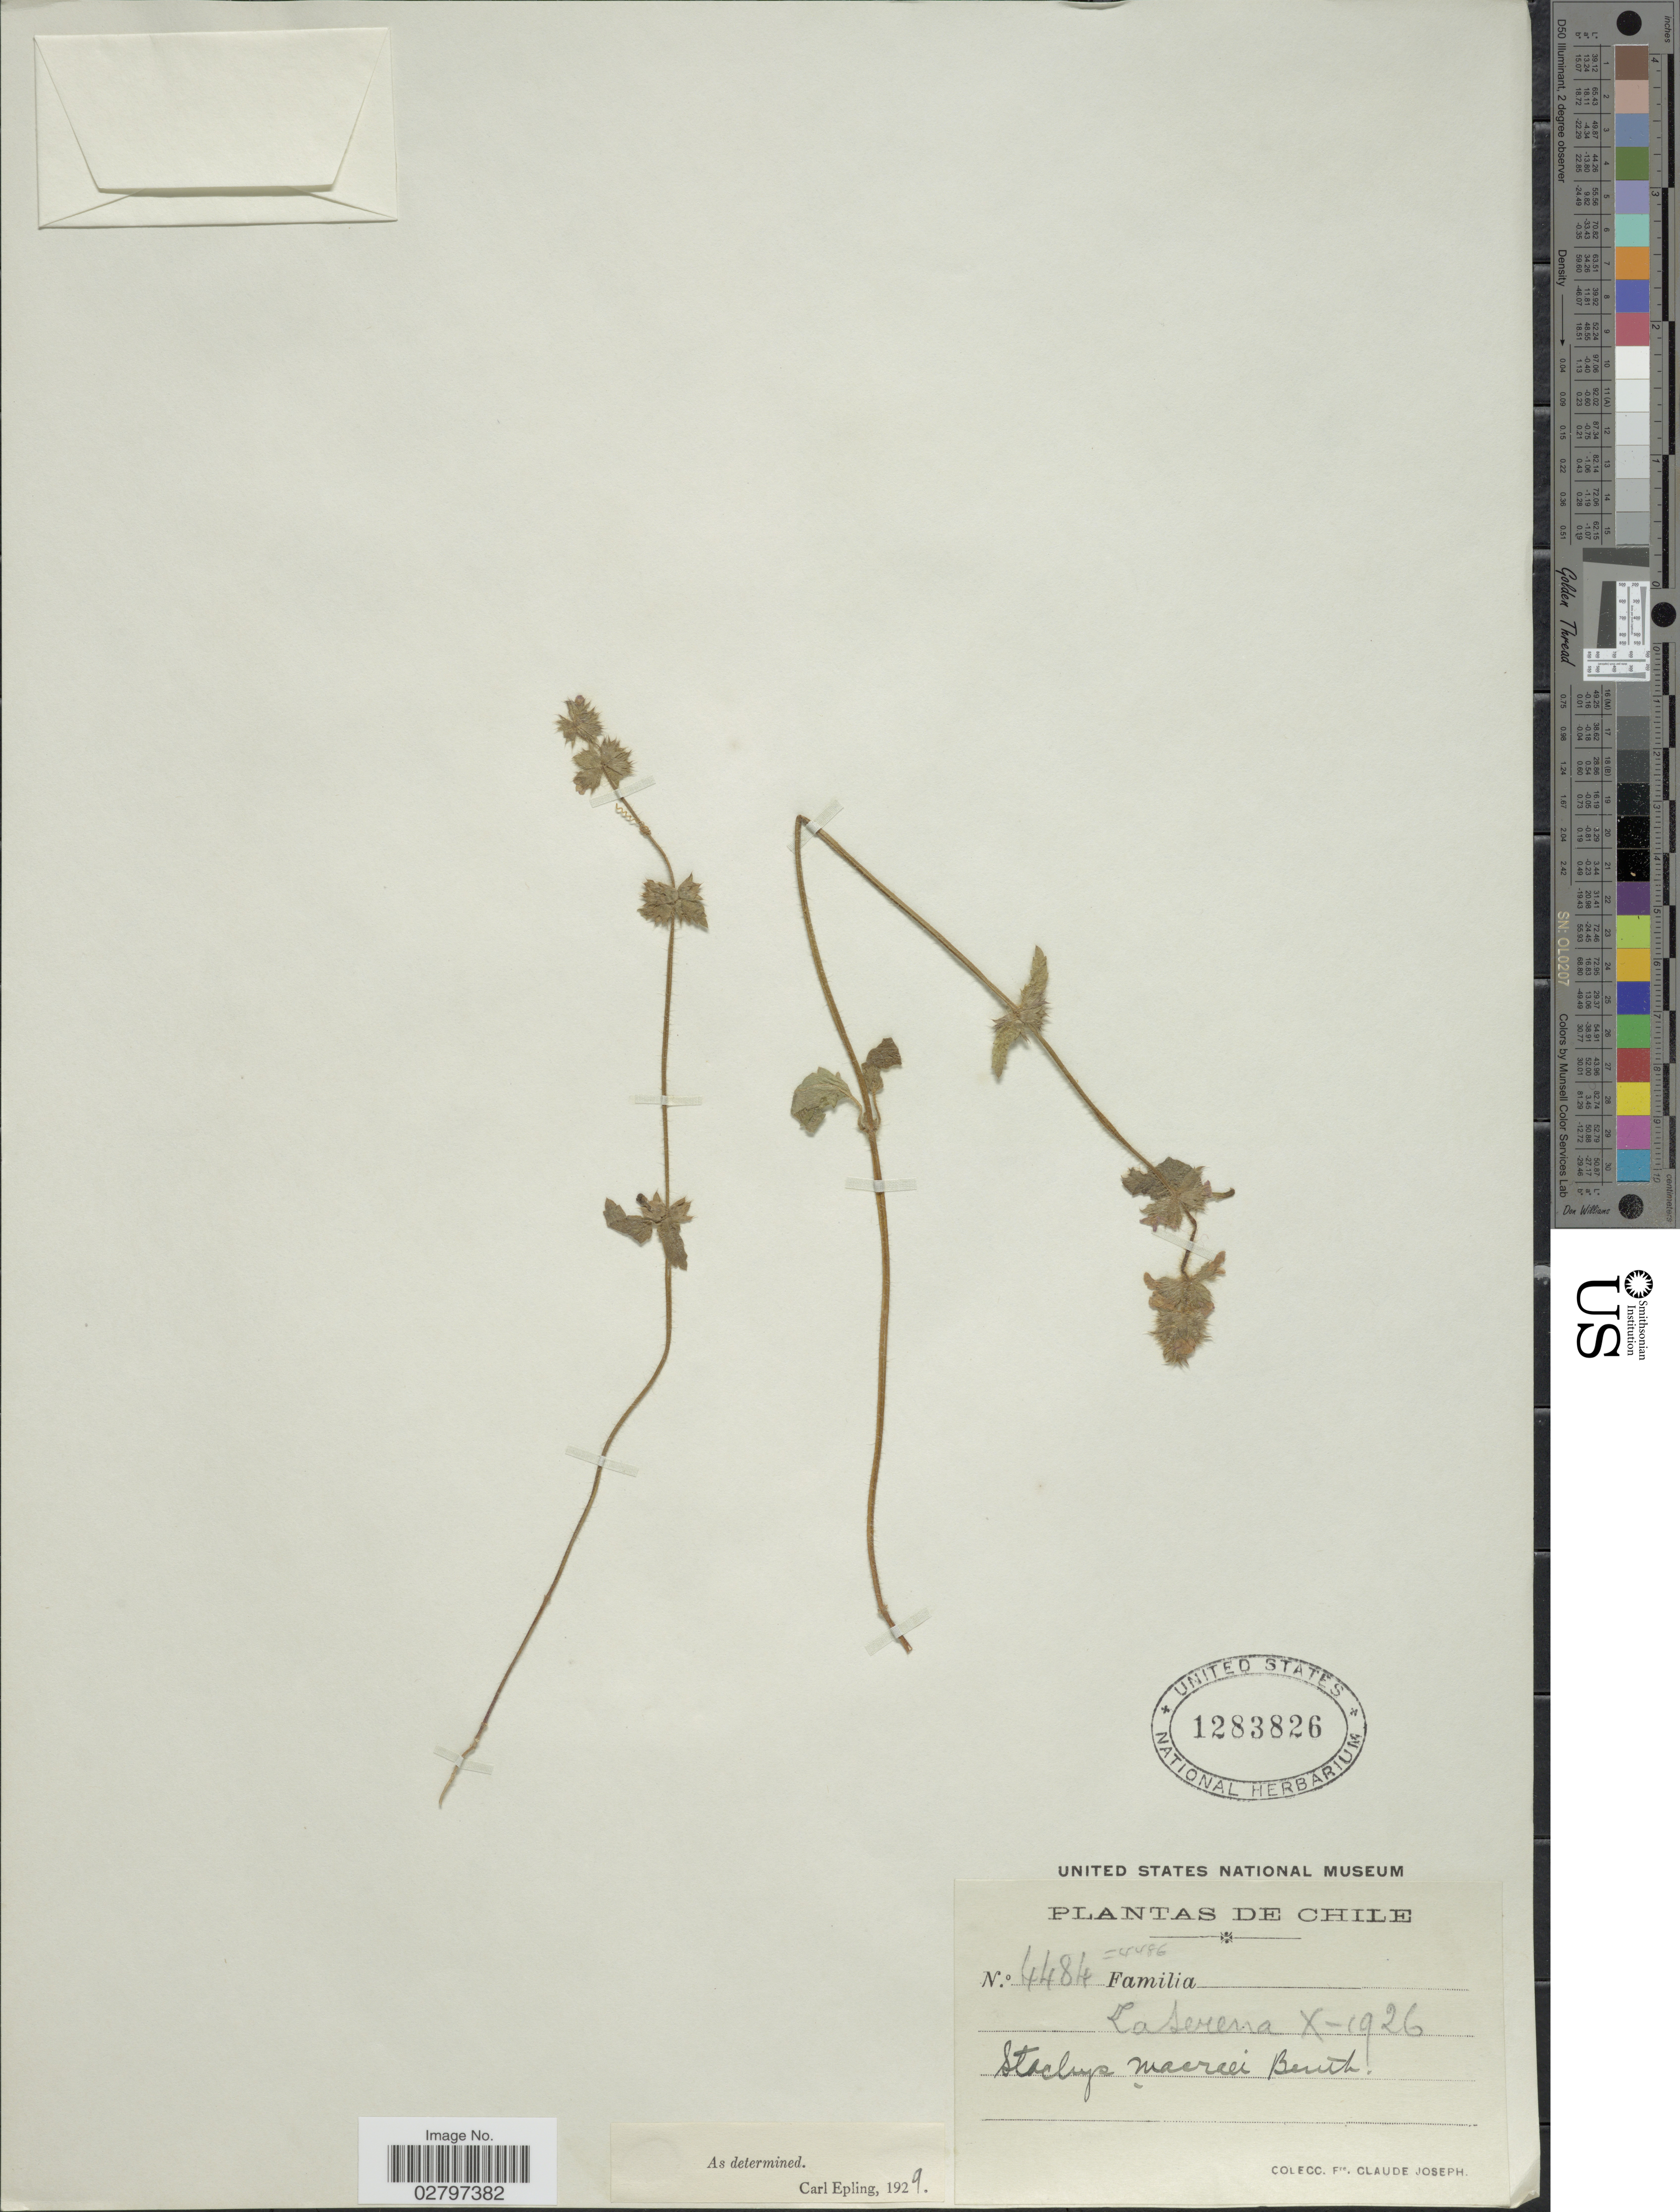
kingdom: Plantae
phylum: Tracheophyta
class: Magnoliopsida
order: Lamiales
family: Lamiaceae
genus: Stachys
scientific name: Stachys macraei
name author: Benth.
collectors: Bro. Claude-Joseph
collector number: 4484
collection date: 1926-10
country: Chile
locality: La Serena.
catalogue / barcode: US 1283826